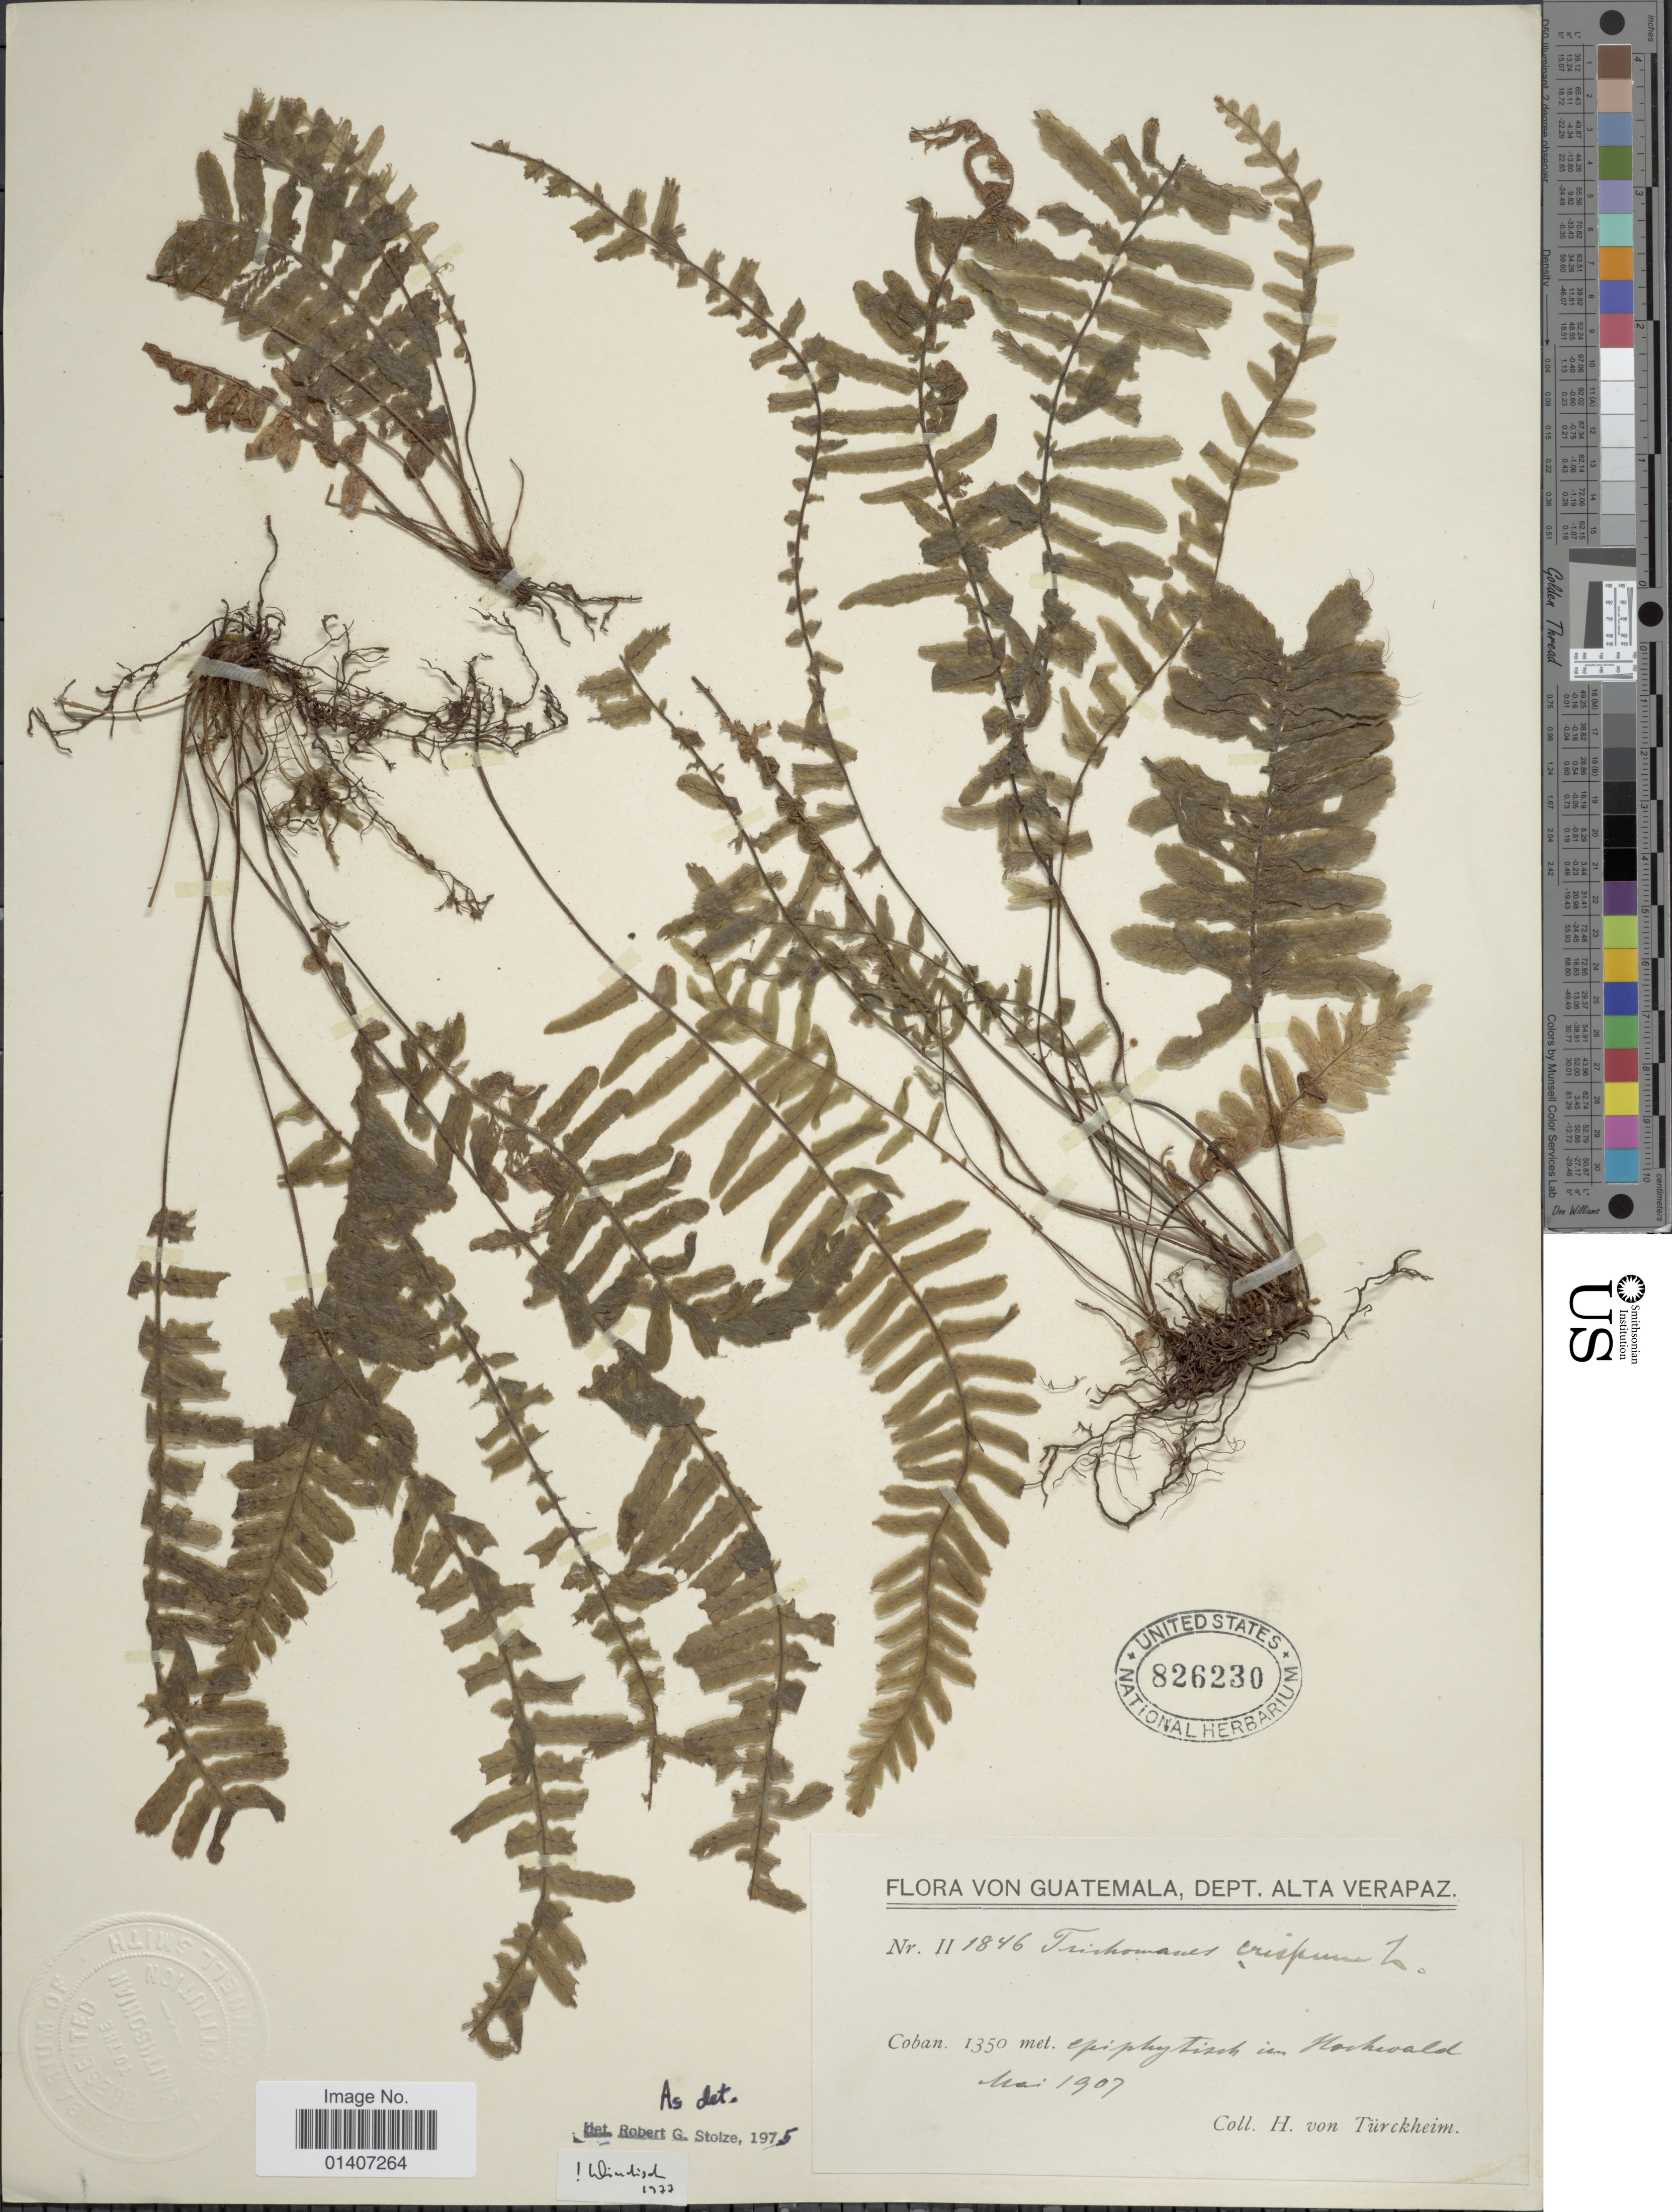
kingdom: Plantae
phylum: Tracheophyta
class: Polypodiopsida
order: Hymenophyllales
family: Hymenophyllaceae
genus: Trichomanes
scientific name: Trichomanes crispum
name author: L.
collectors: H. von Türckheim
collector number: II1846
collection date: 1907-05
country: Guatemala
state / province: Alta Verapaz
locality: Coban, epiphytisch im Hochwald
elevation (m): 1350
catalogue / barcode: US 826230